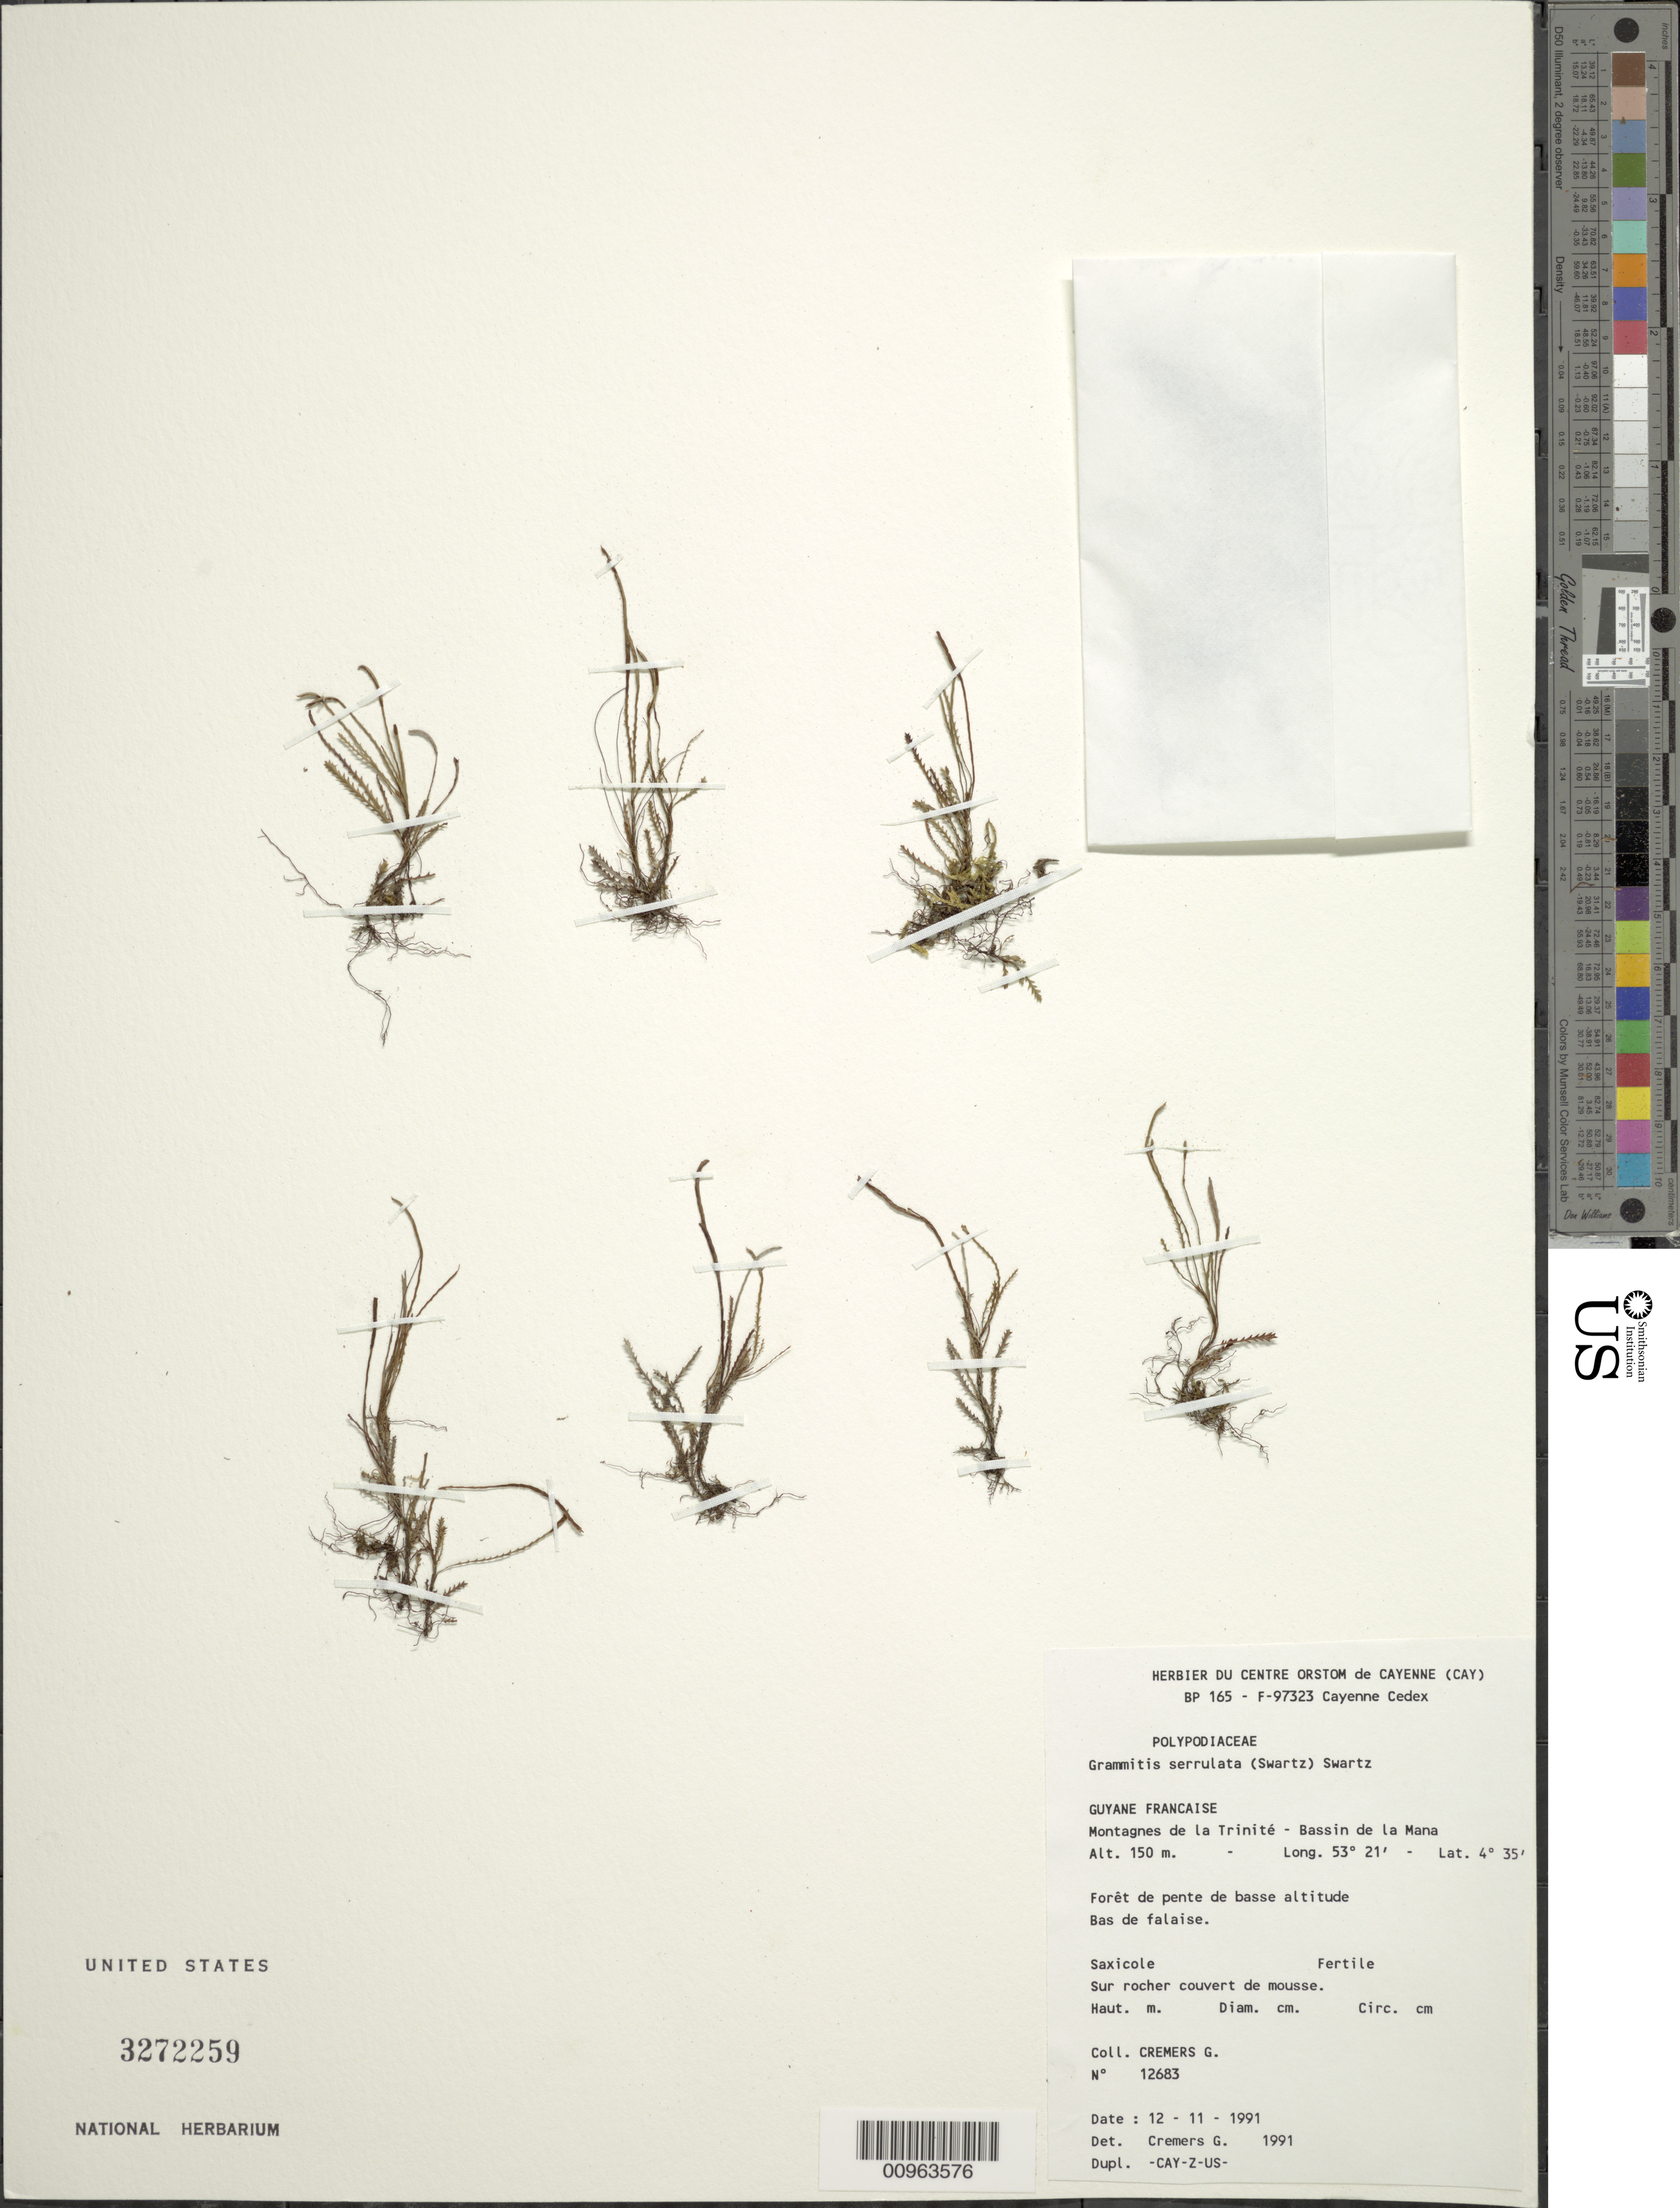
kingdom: Plantae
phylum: Tracheophyta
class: Polypodiopsida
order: Polypodiales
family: Polypodiaceae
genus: Cochlidium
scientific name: Cochlidium serrulatum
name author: (Sw.) L.E. Bishop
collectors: G. Cremers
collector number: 12683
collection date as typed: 12-Nov-91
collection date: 1991-11-12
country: French Guiana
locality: Montagnes de la Trinité, Bassin de la Mana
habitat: Foret det pente de basse altitude. Bas de falaise. Sur rocher couvert de mousse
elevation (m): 150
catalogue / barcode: US 3272259